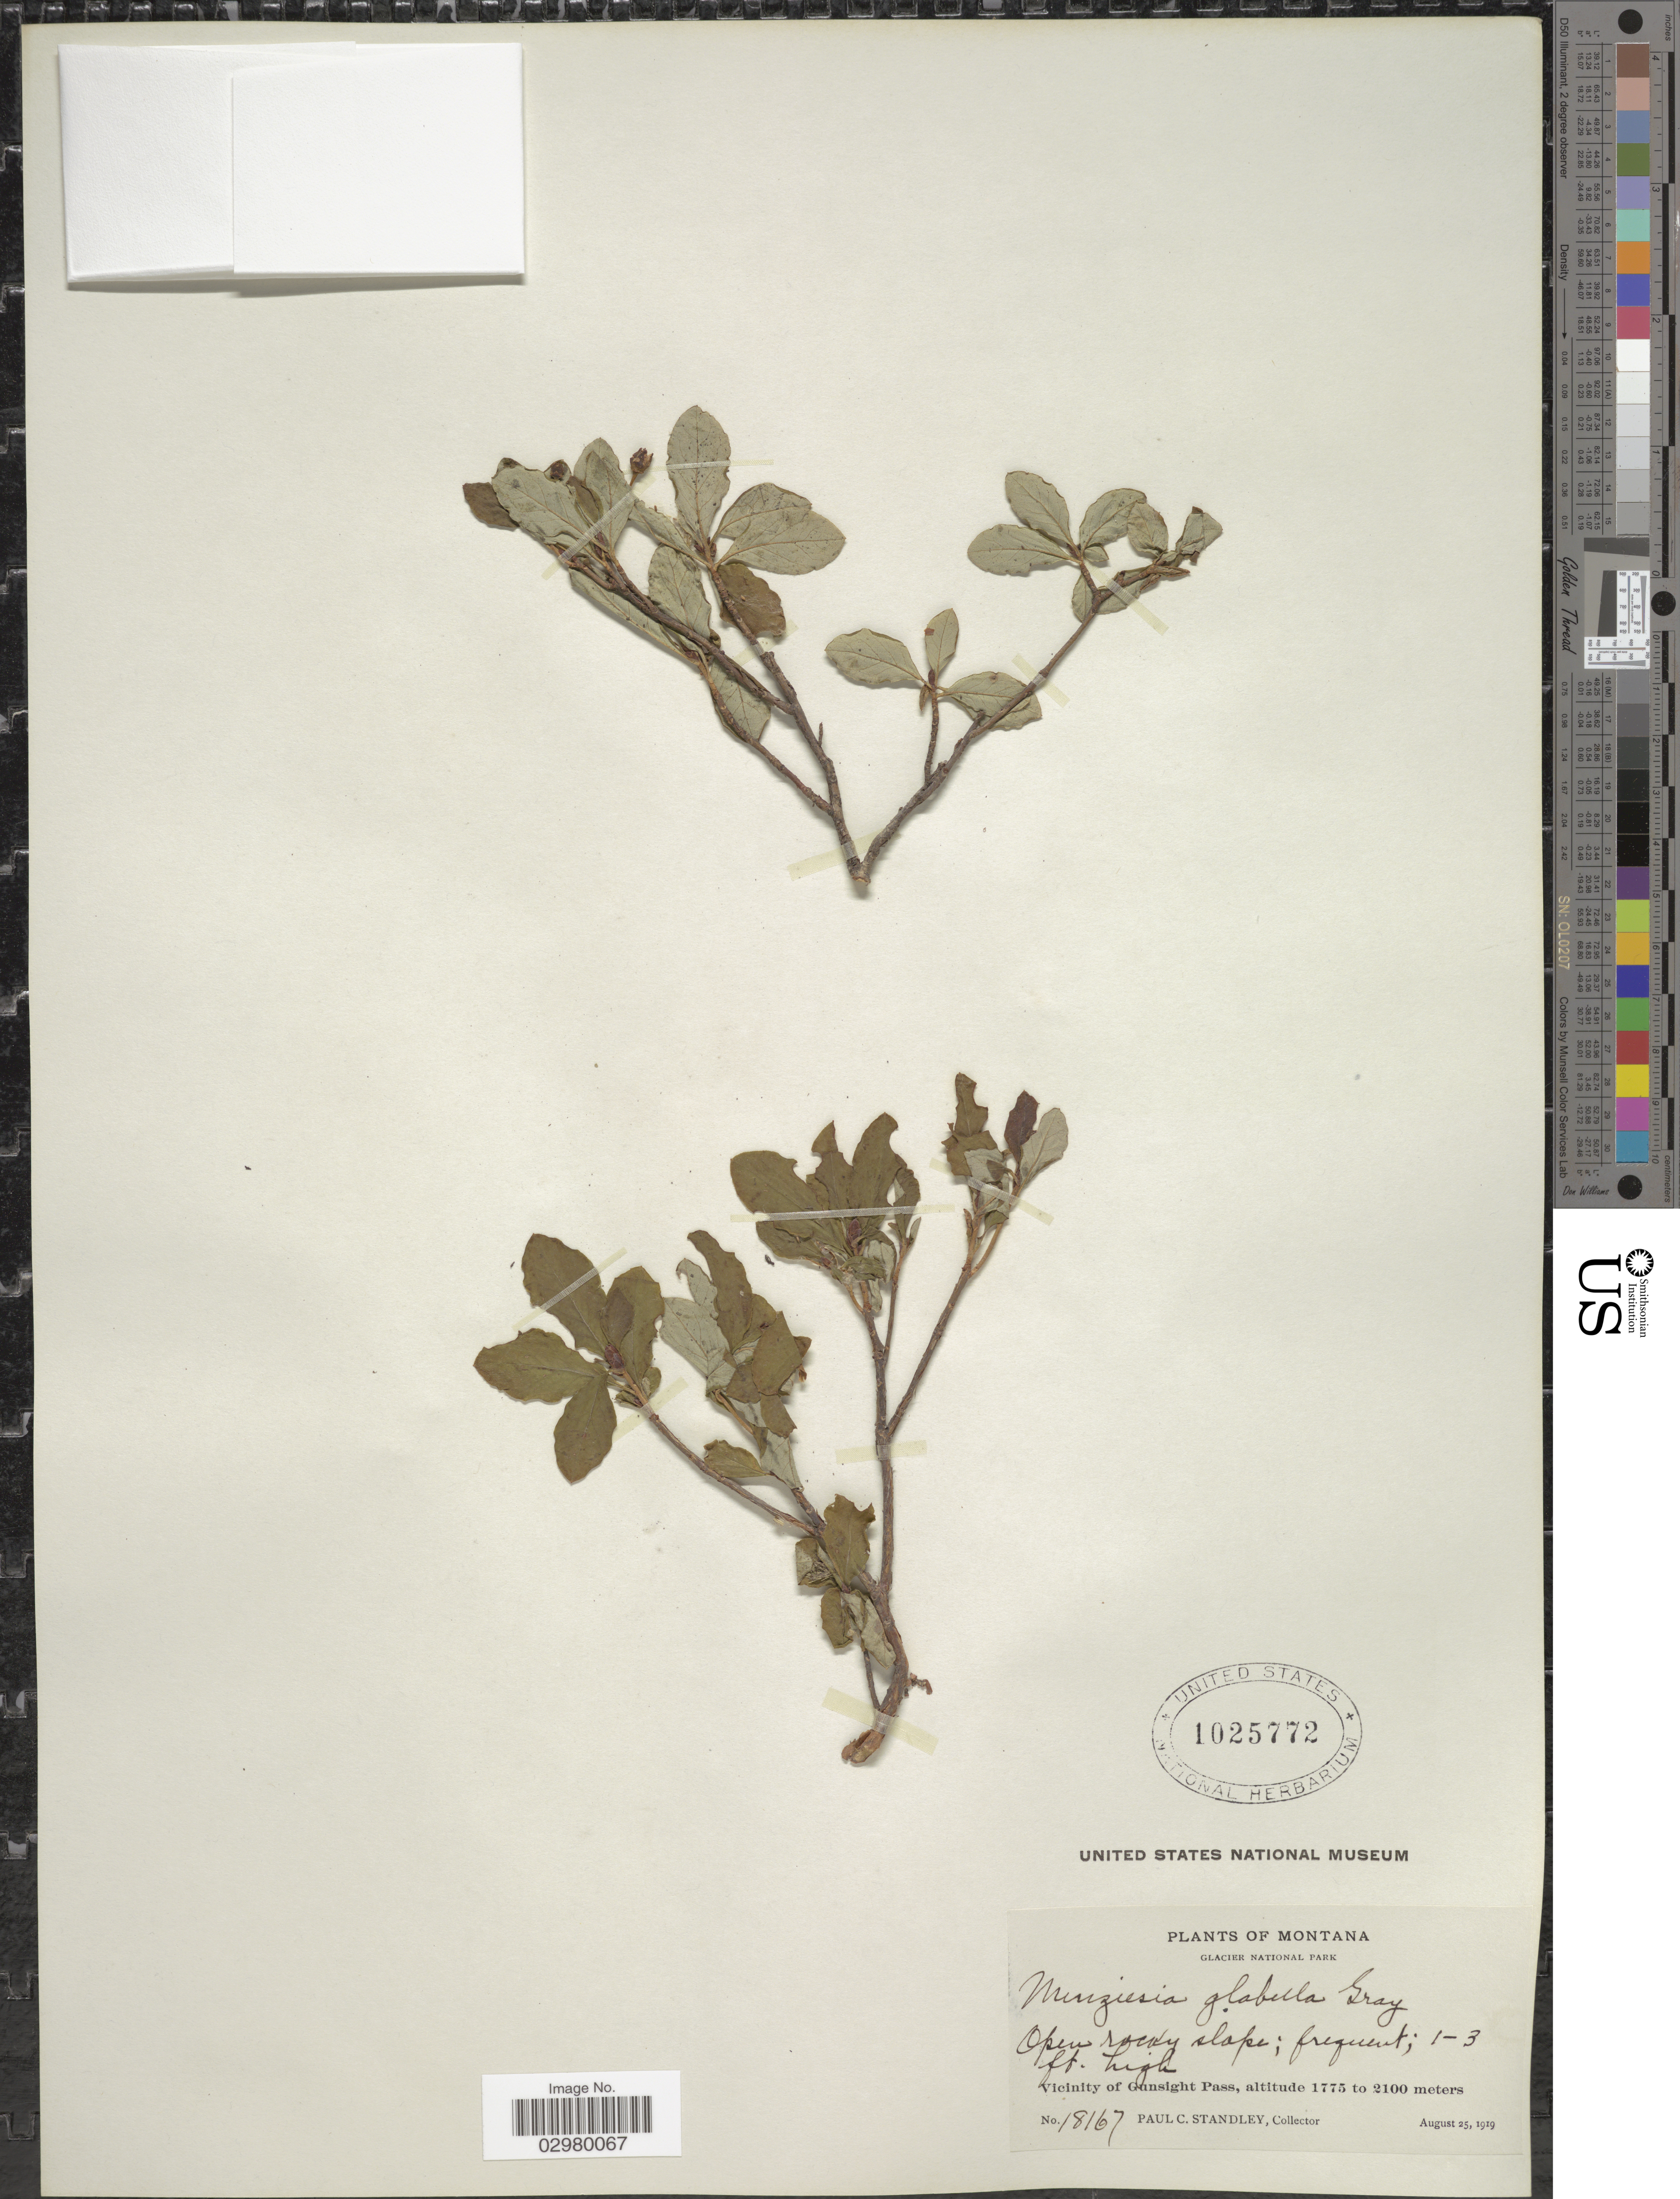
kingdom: Plantae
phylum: Tracheophyta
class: Magnoliopsida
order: Ericales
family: Ericaceae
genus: Menziesia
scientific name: Menziesia ferruginea subsp. glabella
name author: (A. Gray) Calder & Roy L. Taylor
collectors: P. C. Standley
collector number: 18167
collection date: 1919-08-25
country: United States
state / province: Montana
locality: Vicinity of Gunsight Pass.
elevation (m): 1775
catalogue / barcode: US 1025772